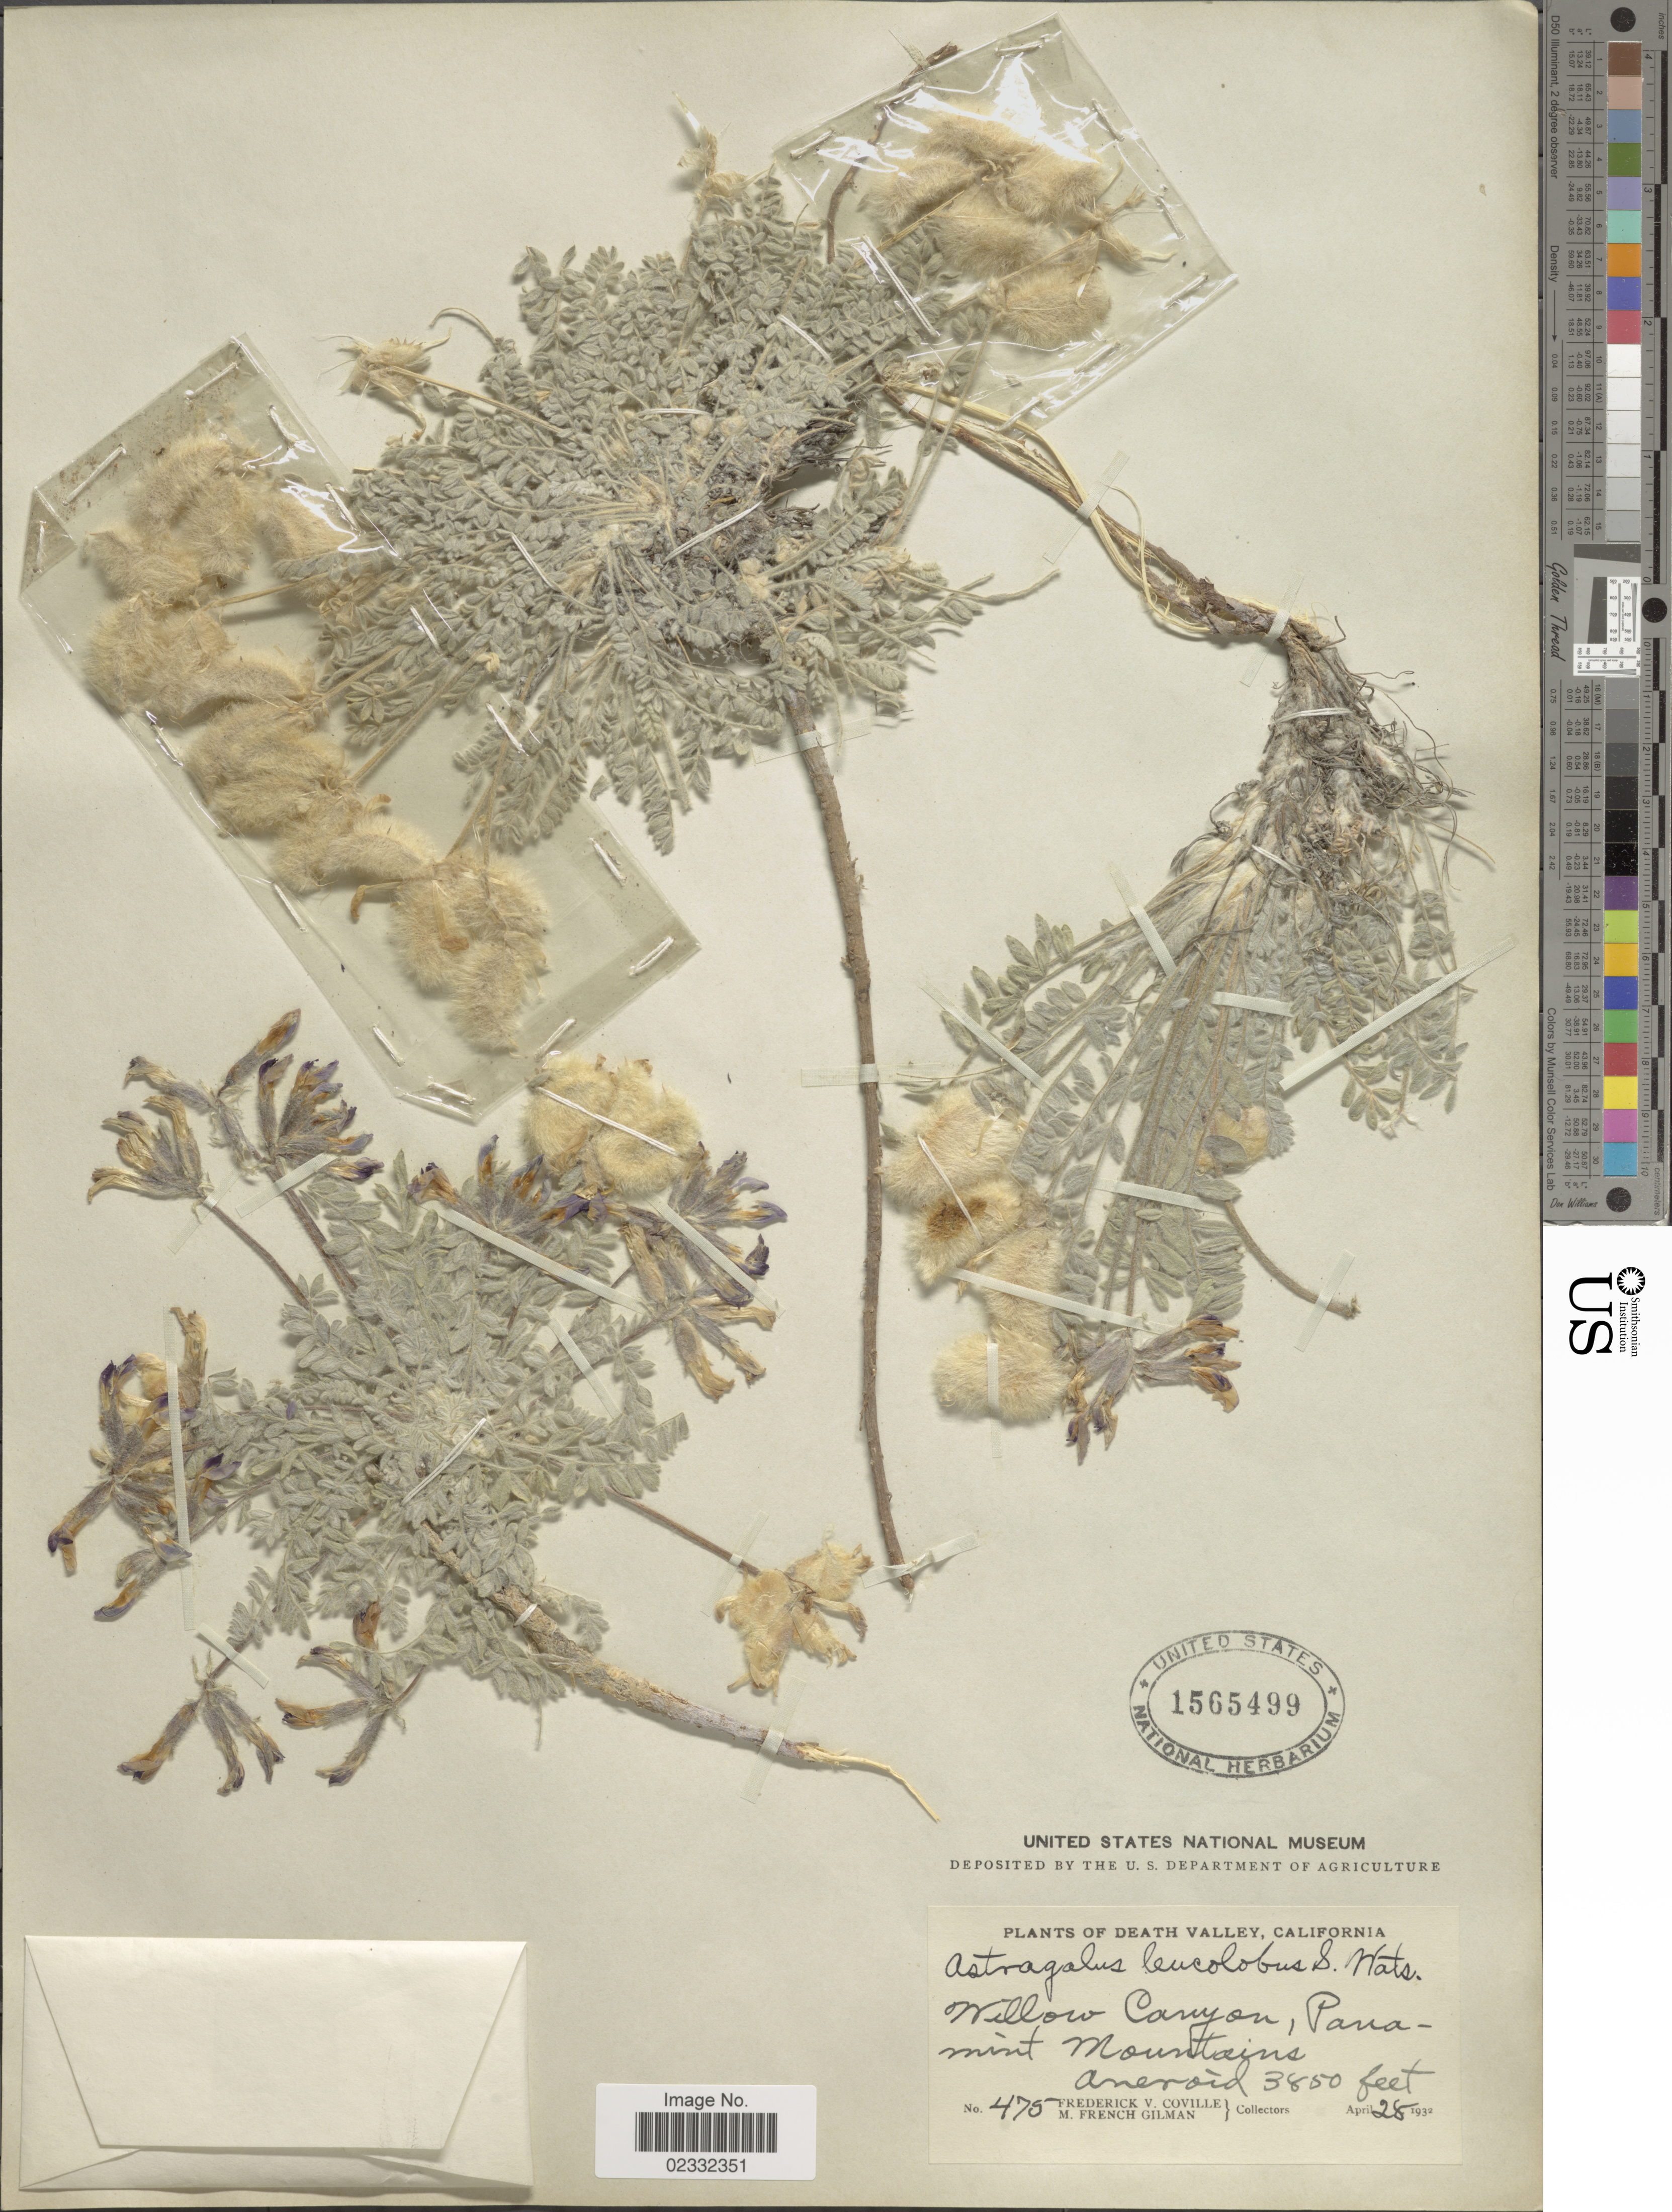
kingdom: Plantae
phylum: Tracheophyta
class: Magnoliopsida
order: Fabales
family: Fabaceae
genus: Astragalus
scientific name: Astragalus leucolobus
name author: S. Watson ex M.E. Jones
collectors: F. V. Coville & M. F. Gilman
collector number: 475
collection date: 1932-04-25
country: United States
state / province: California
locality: Death Valley, Willow Canyon, Panamint Mountains, Aneroid.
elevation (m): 1173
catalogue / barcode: US 1565499